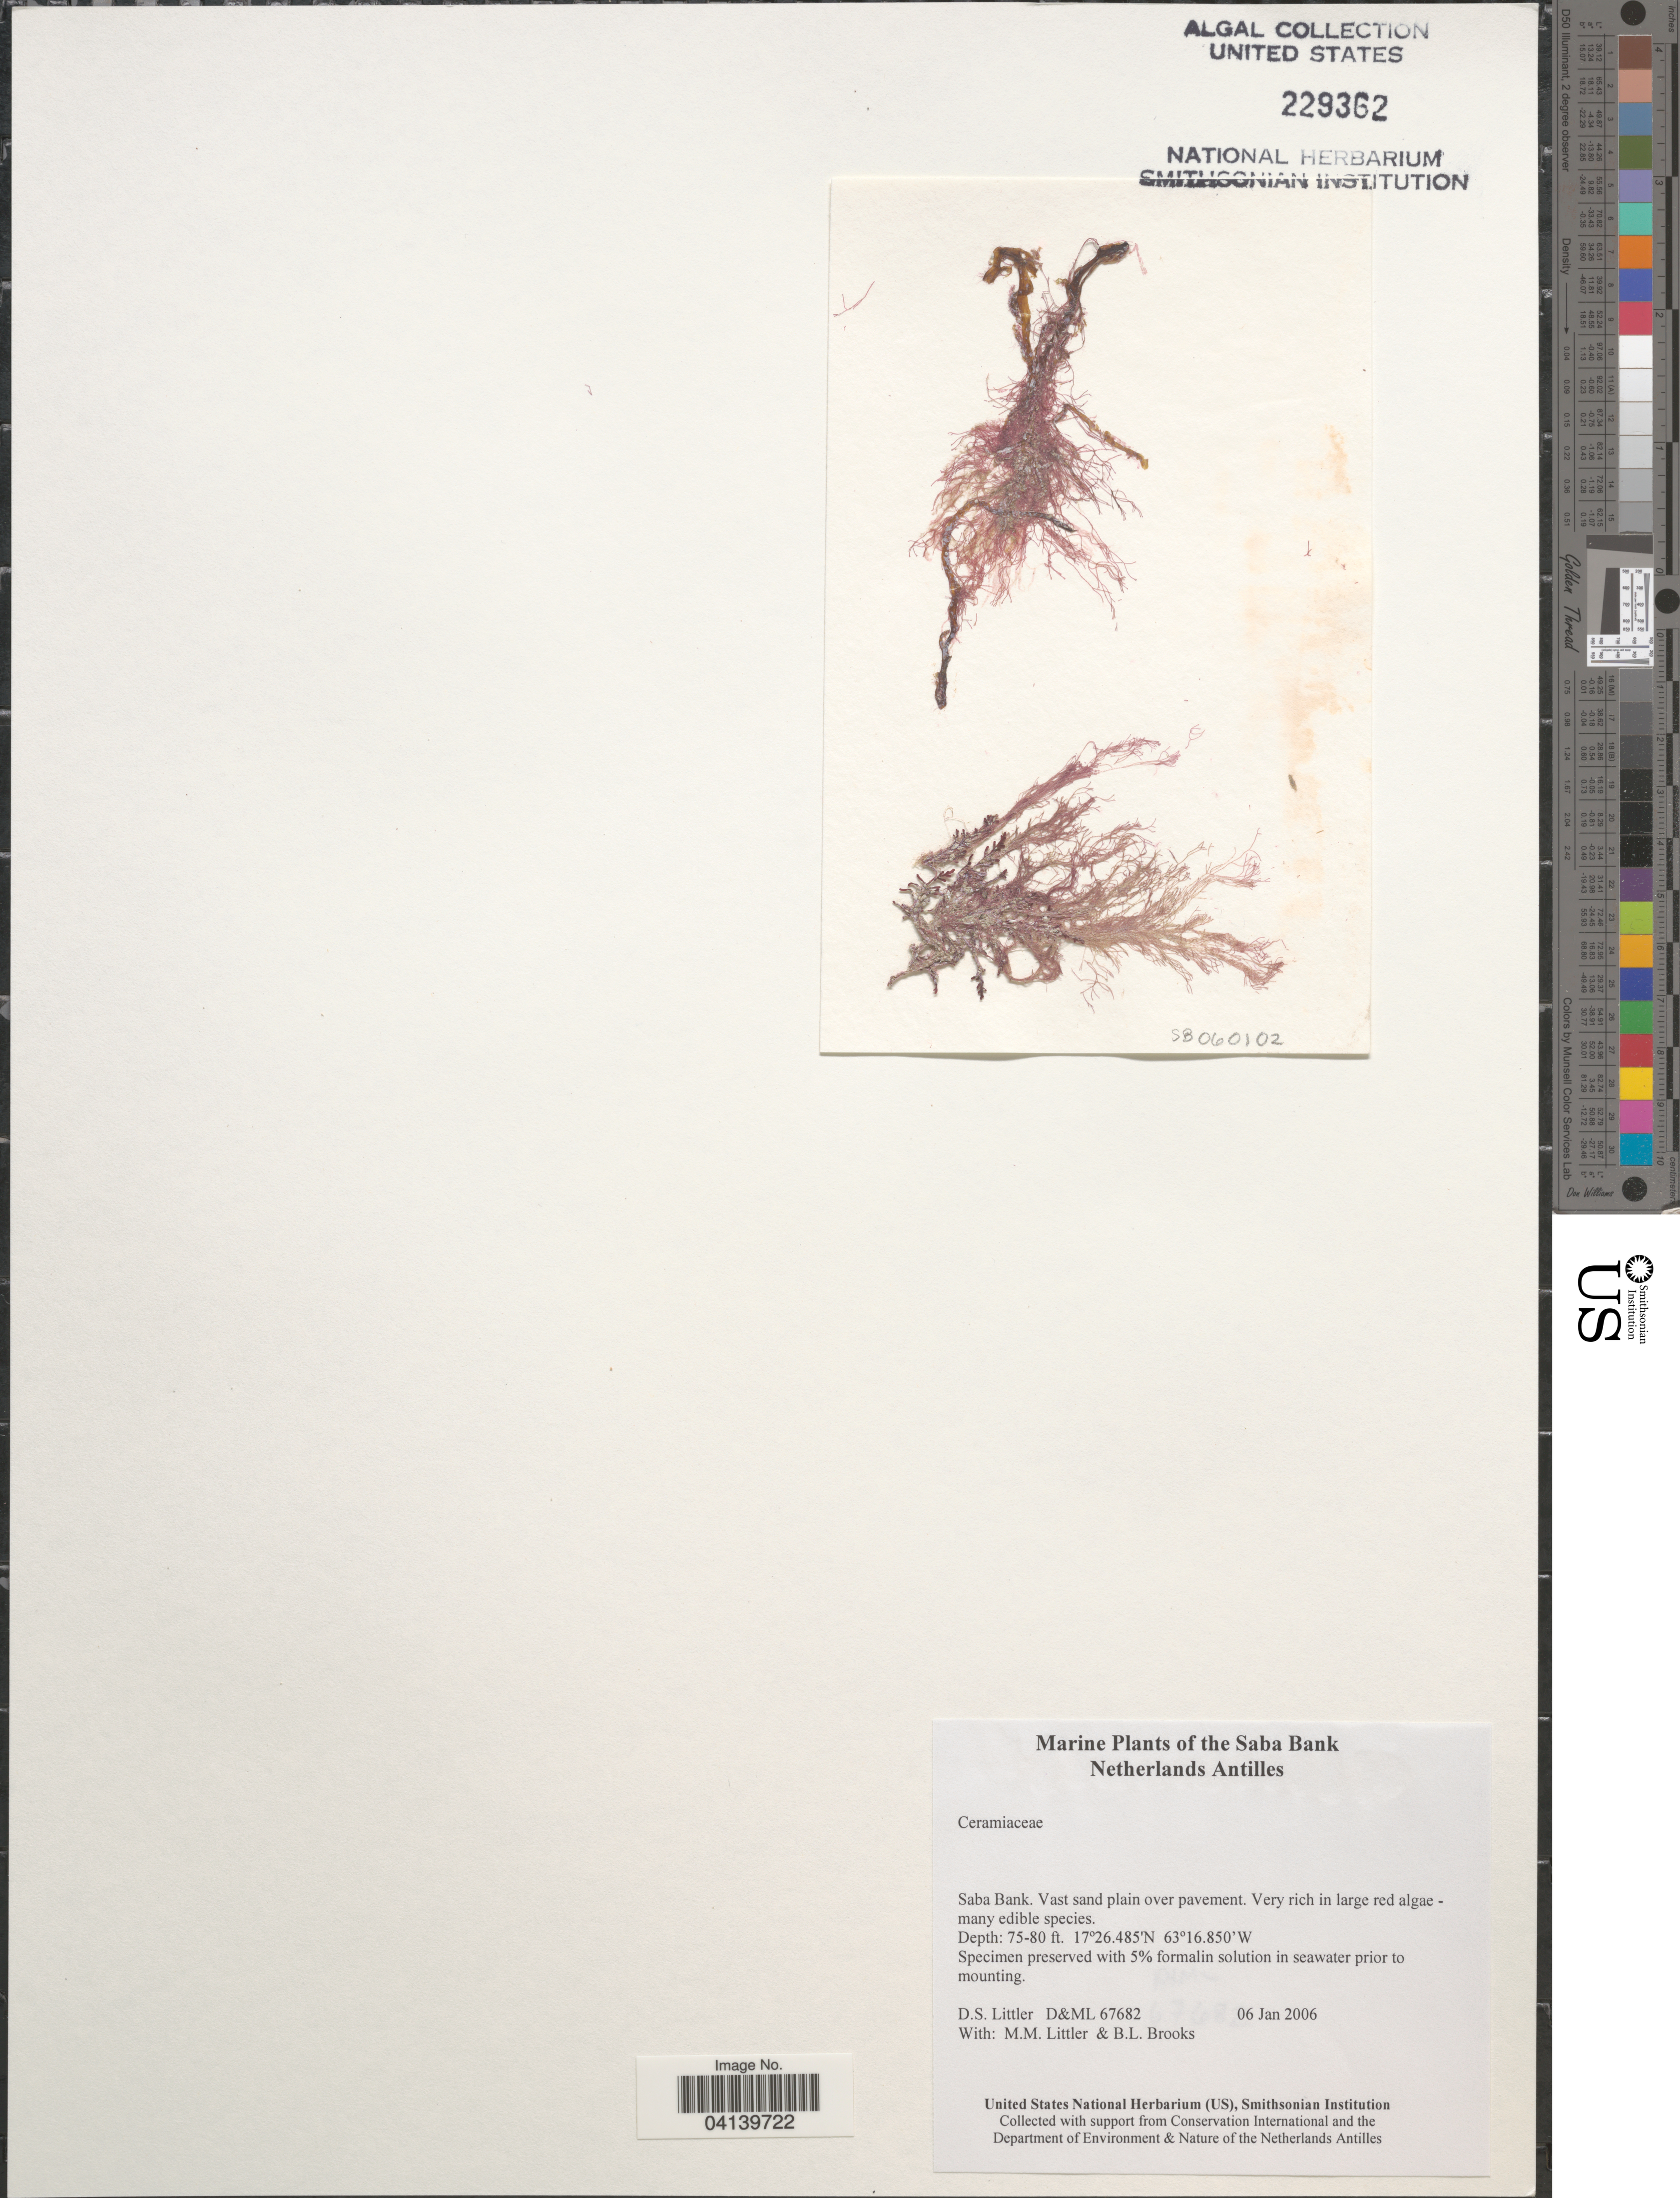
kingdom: Plantae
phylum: Rhodophyta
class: Florideophyceae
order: Ceramiales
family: Ceramiaceae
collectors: D. S. Littler & B. Brooks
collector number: D&ML 67682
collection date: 2006-01-06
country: Netherlands Antilles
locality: The Saba Bank.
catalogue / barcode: US 229362